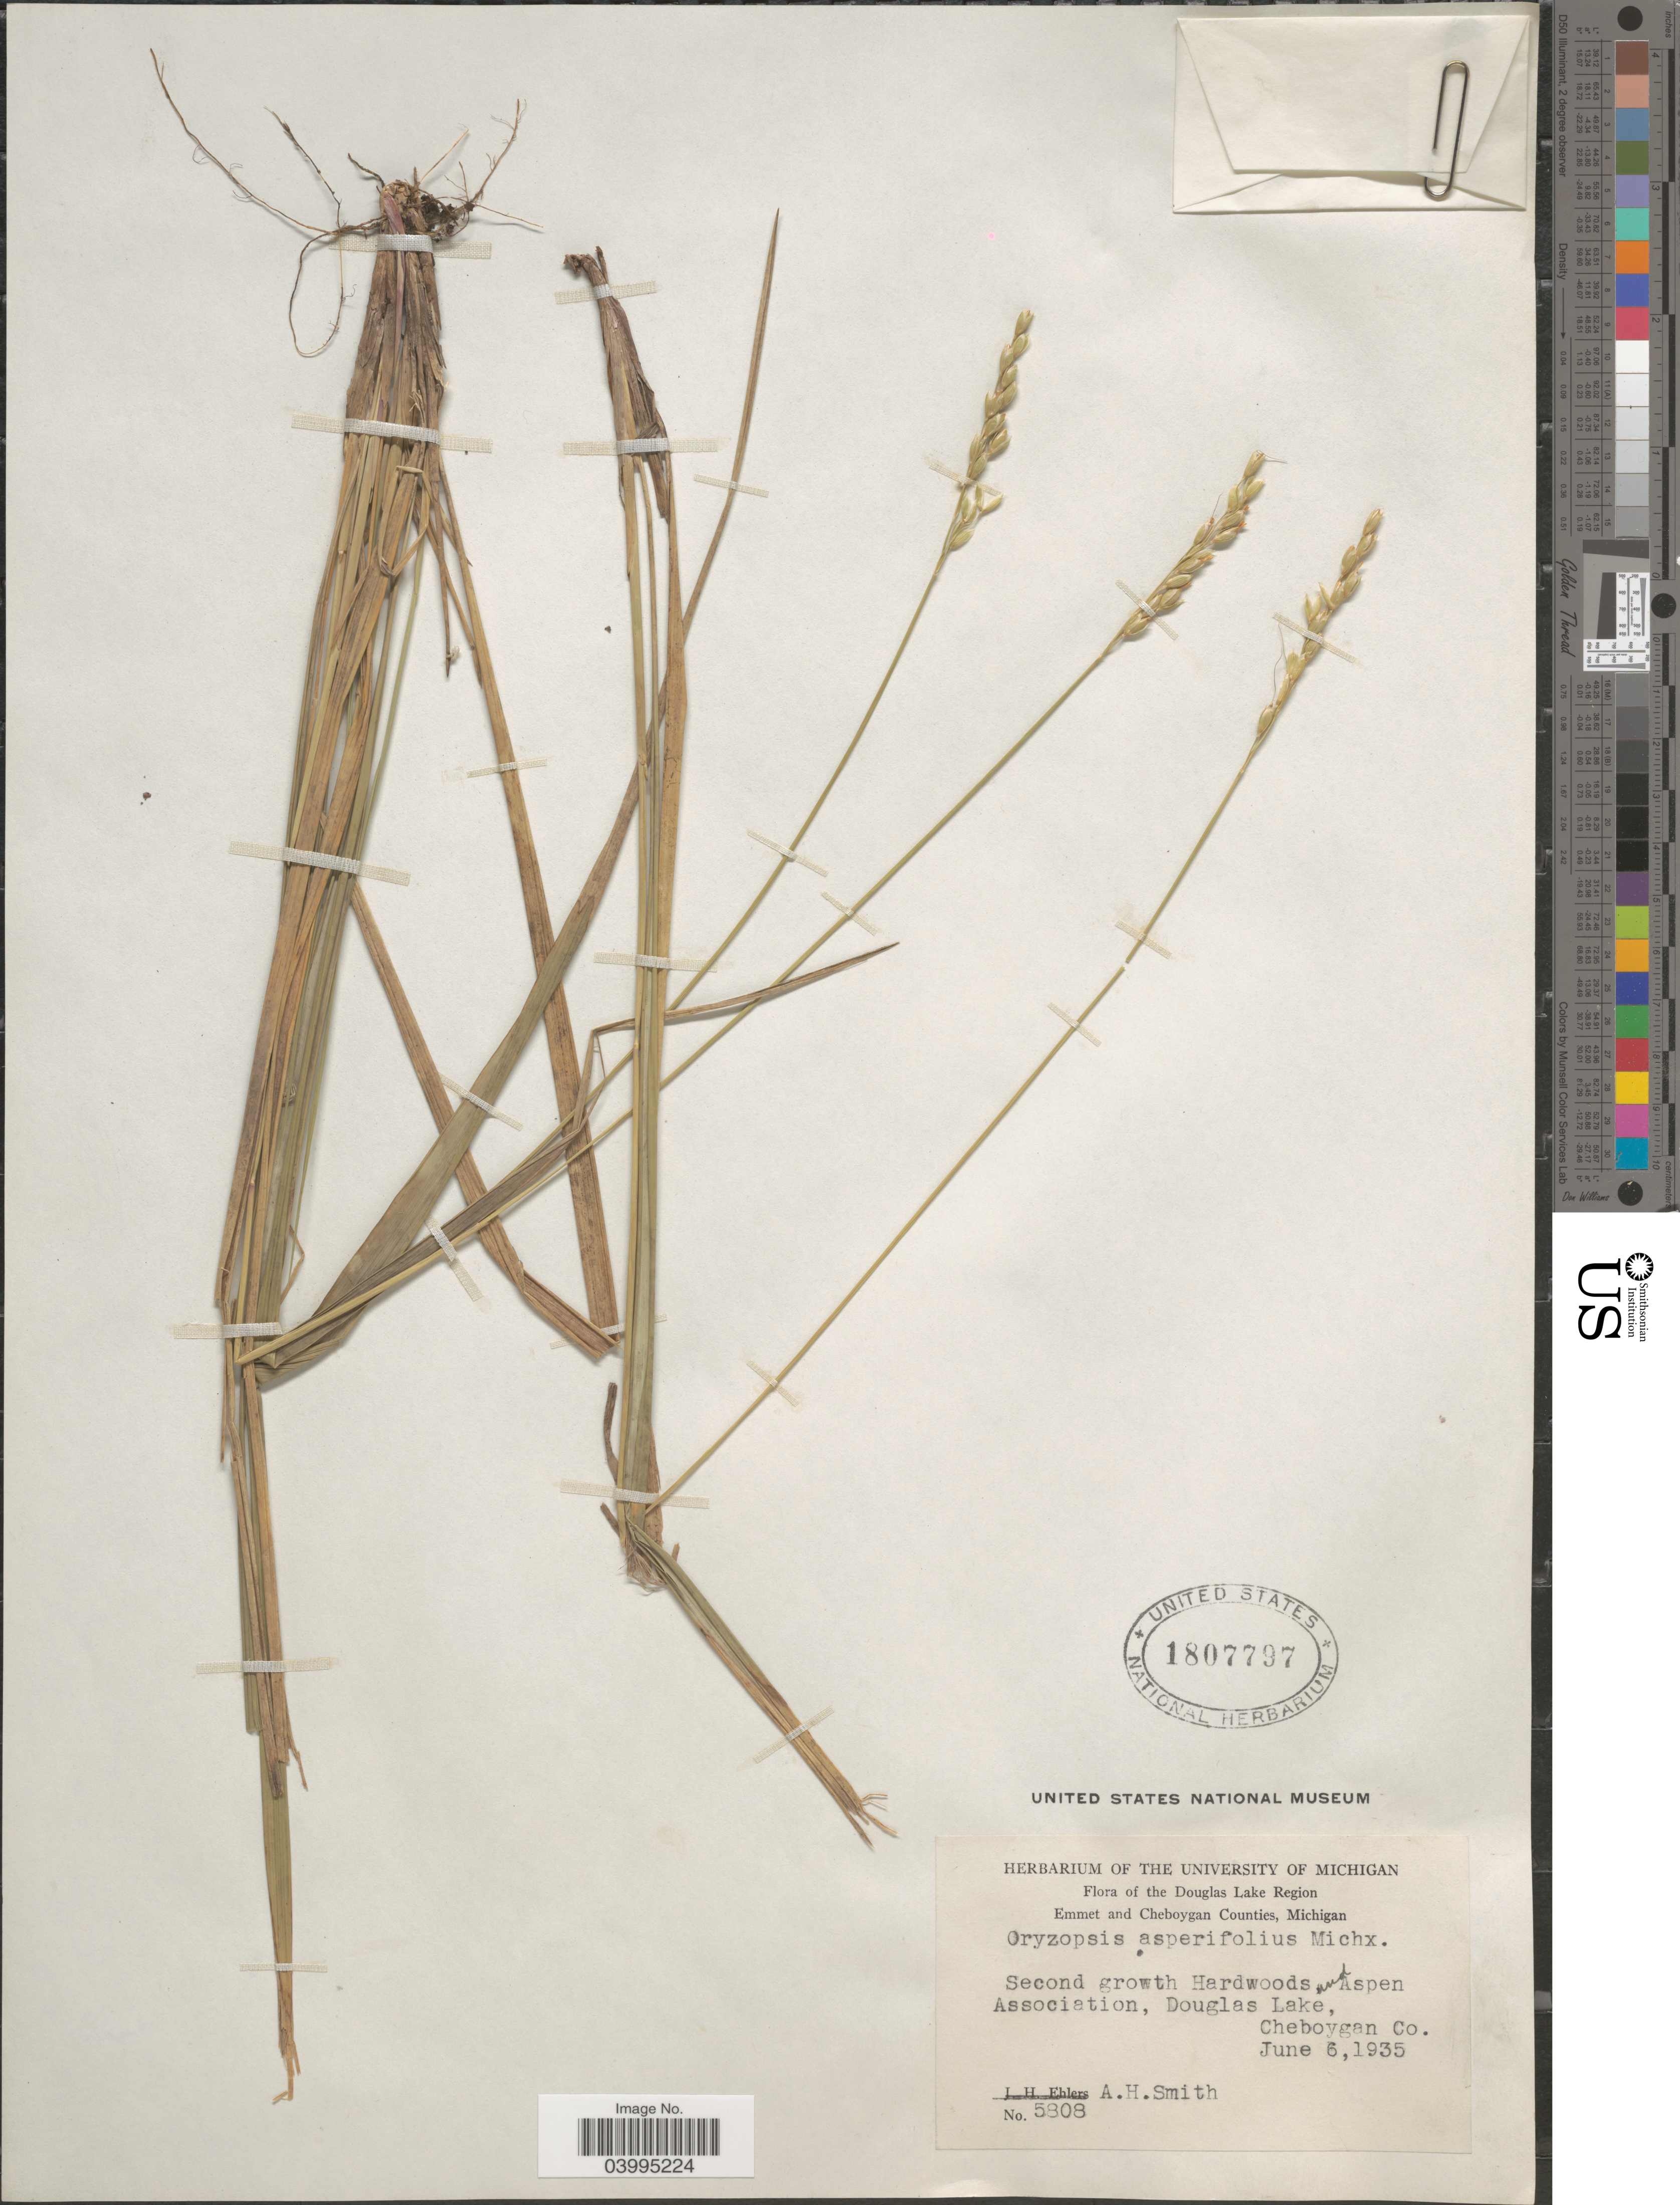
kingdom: Plantae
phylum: Tracheophyta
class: Liliopsida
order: Poales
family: Poaceae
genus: Oryzopsis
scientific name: Oryzopsis asperifolia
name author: Michx.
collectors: A. H. Smith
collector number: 5808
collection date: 1935-06-06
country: United States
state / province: Michigan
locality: Douglas Lake Region. Second growth Hardwoods and Aspen Association, Douglas Lake, Cheboygan Co.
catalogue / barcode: US 1807797